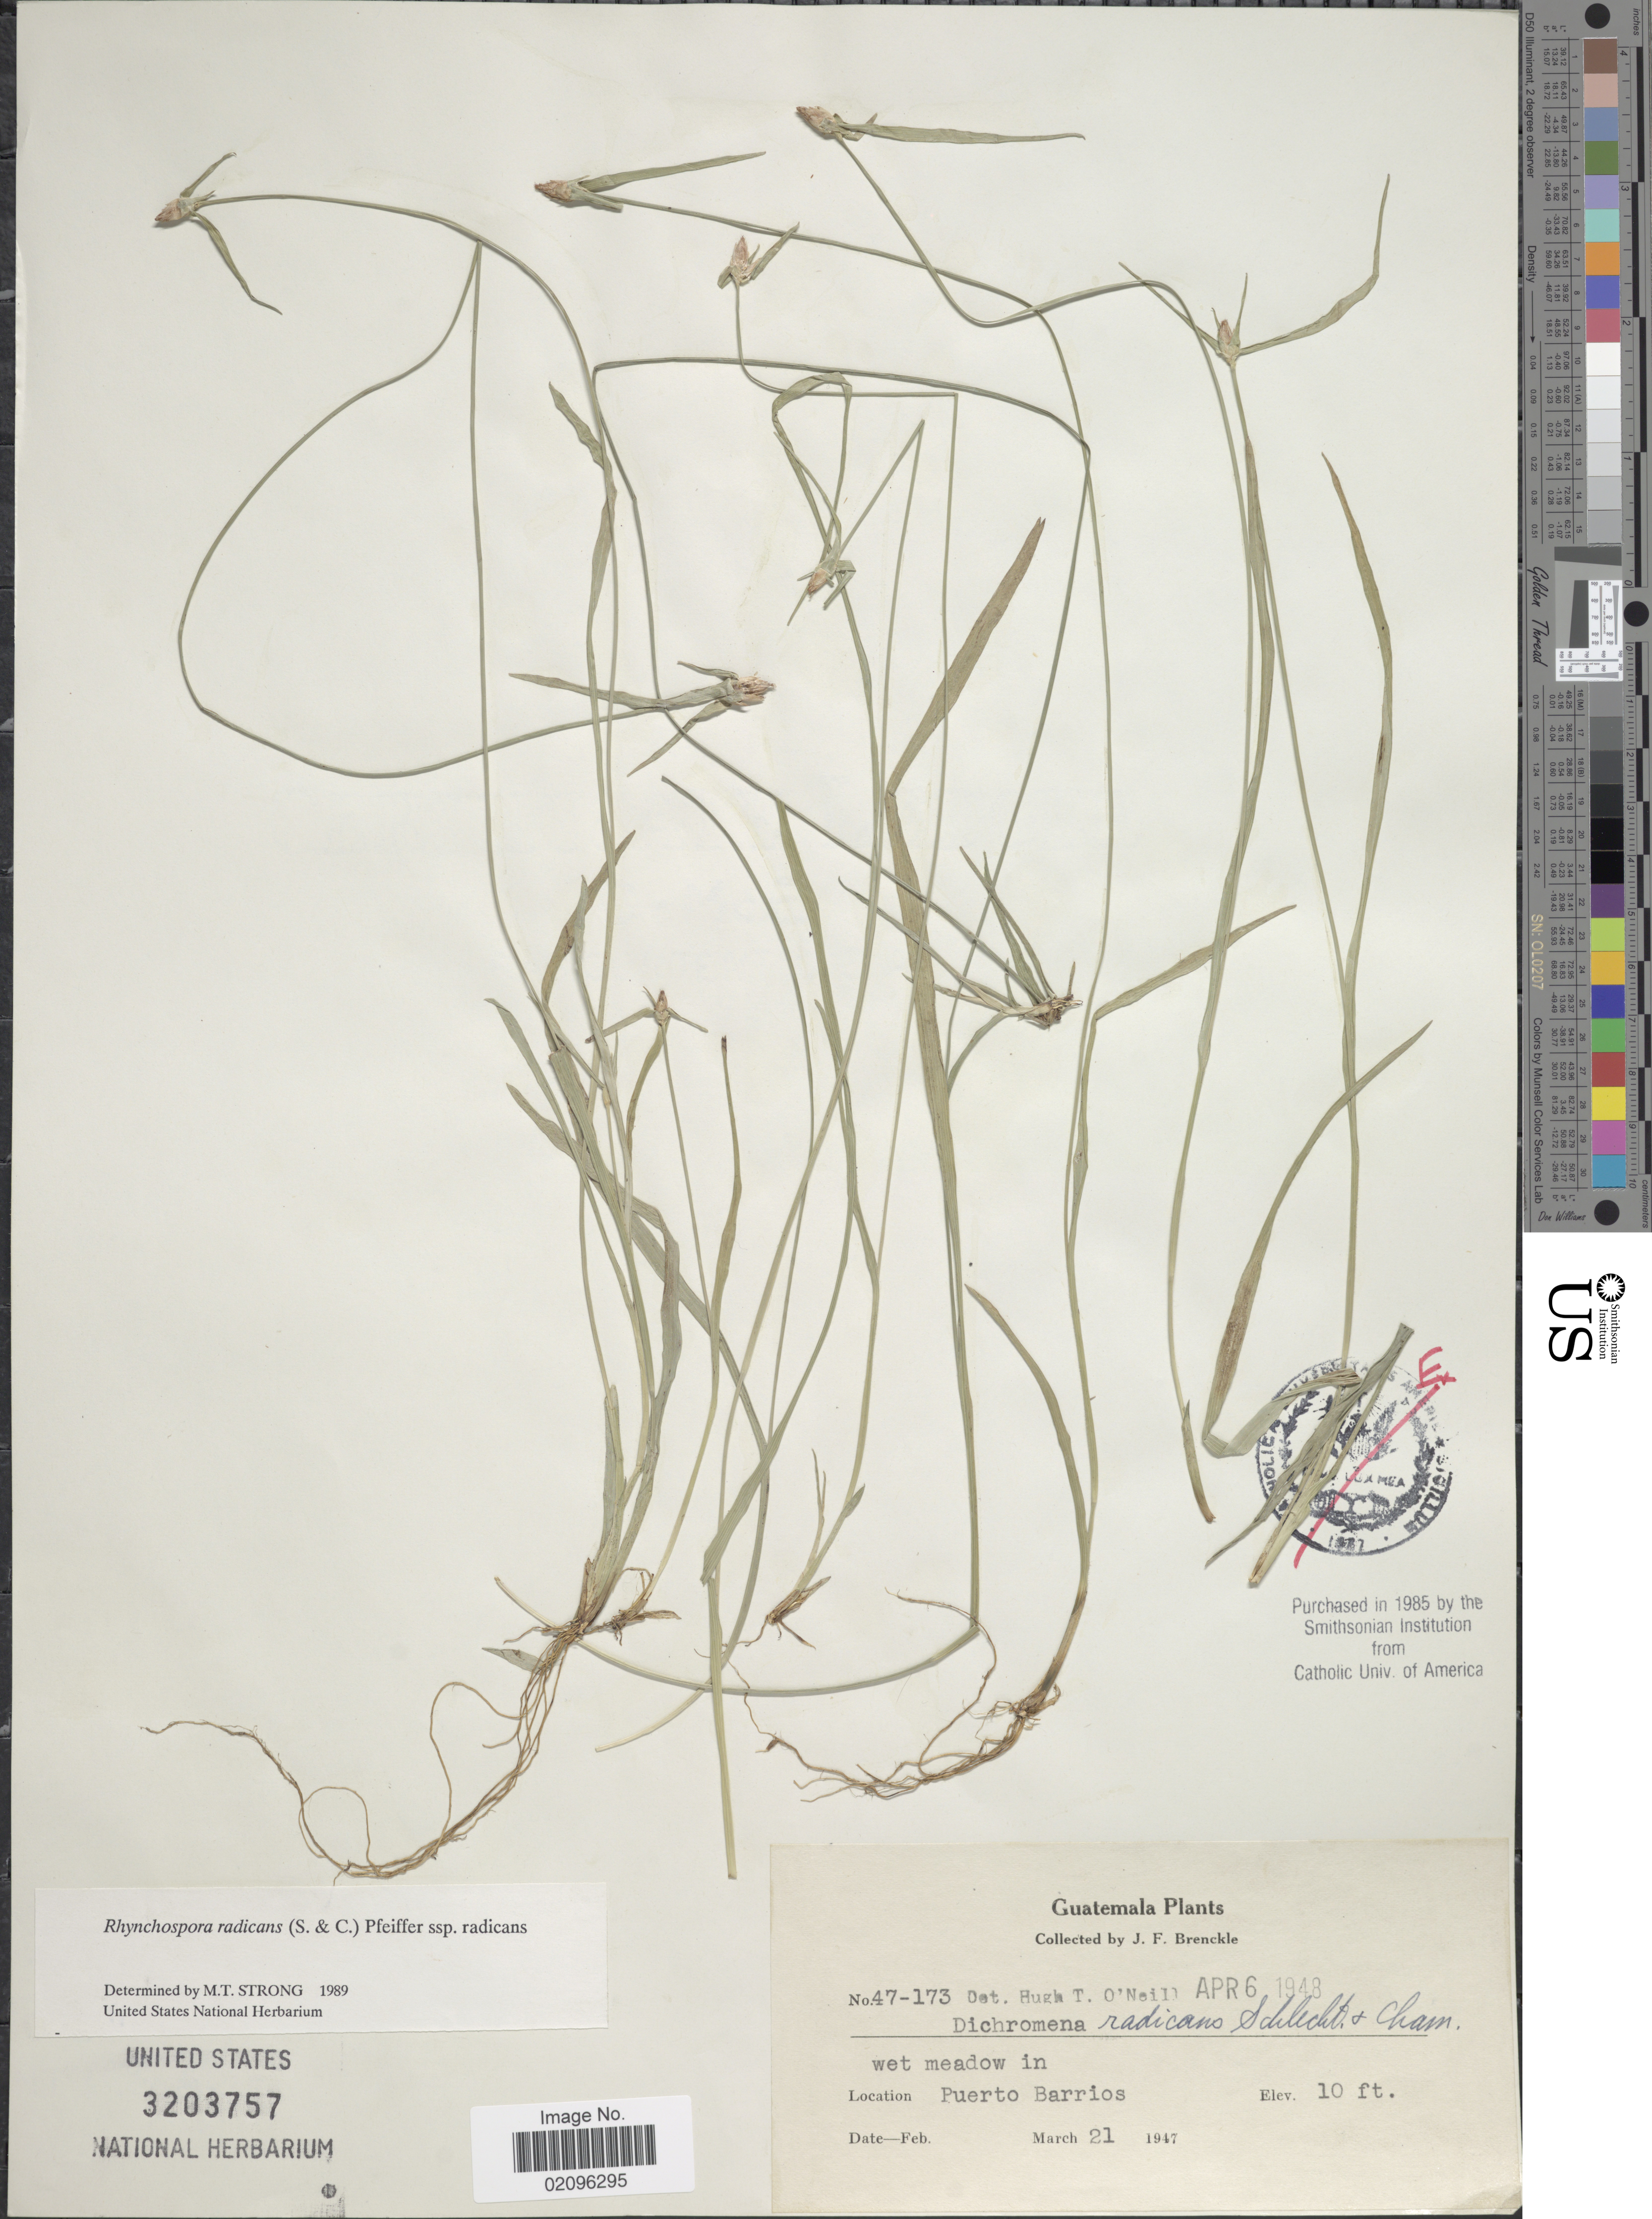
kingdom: Plantae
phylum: Tracheophyta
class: Liliopsida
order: Poales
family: Cyperaceae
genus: Rhynchospora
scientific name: Rhynchospora radicans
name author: (Schltdl. & Cham.) H. Pfeiff.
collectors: J. Brenckle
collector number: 47-173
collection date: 1947-03-21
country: Guatemala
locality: Puerto Barrios.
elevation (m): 3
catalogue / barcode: US 3203757